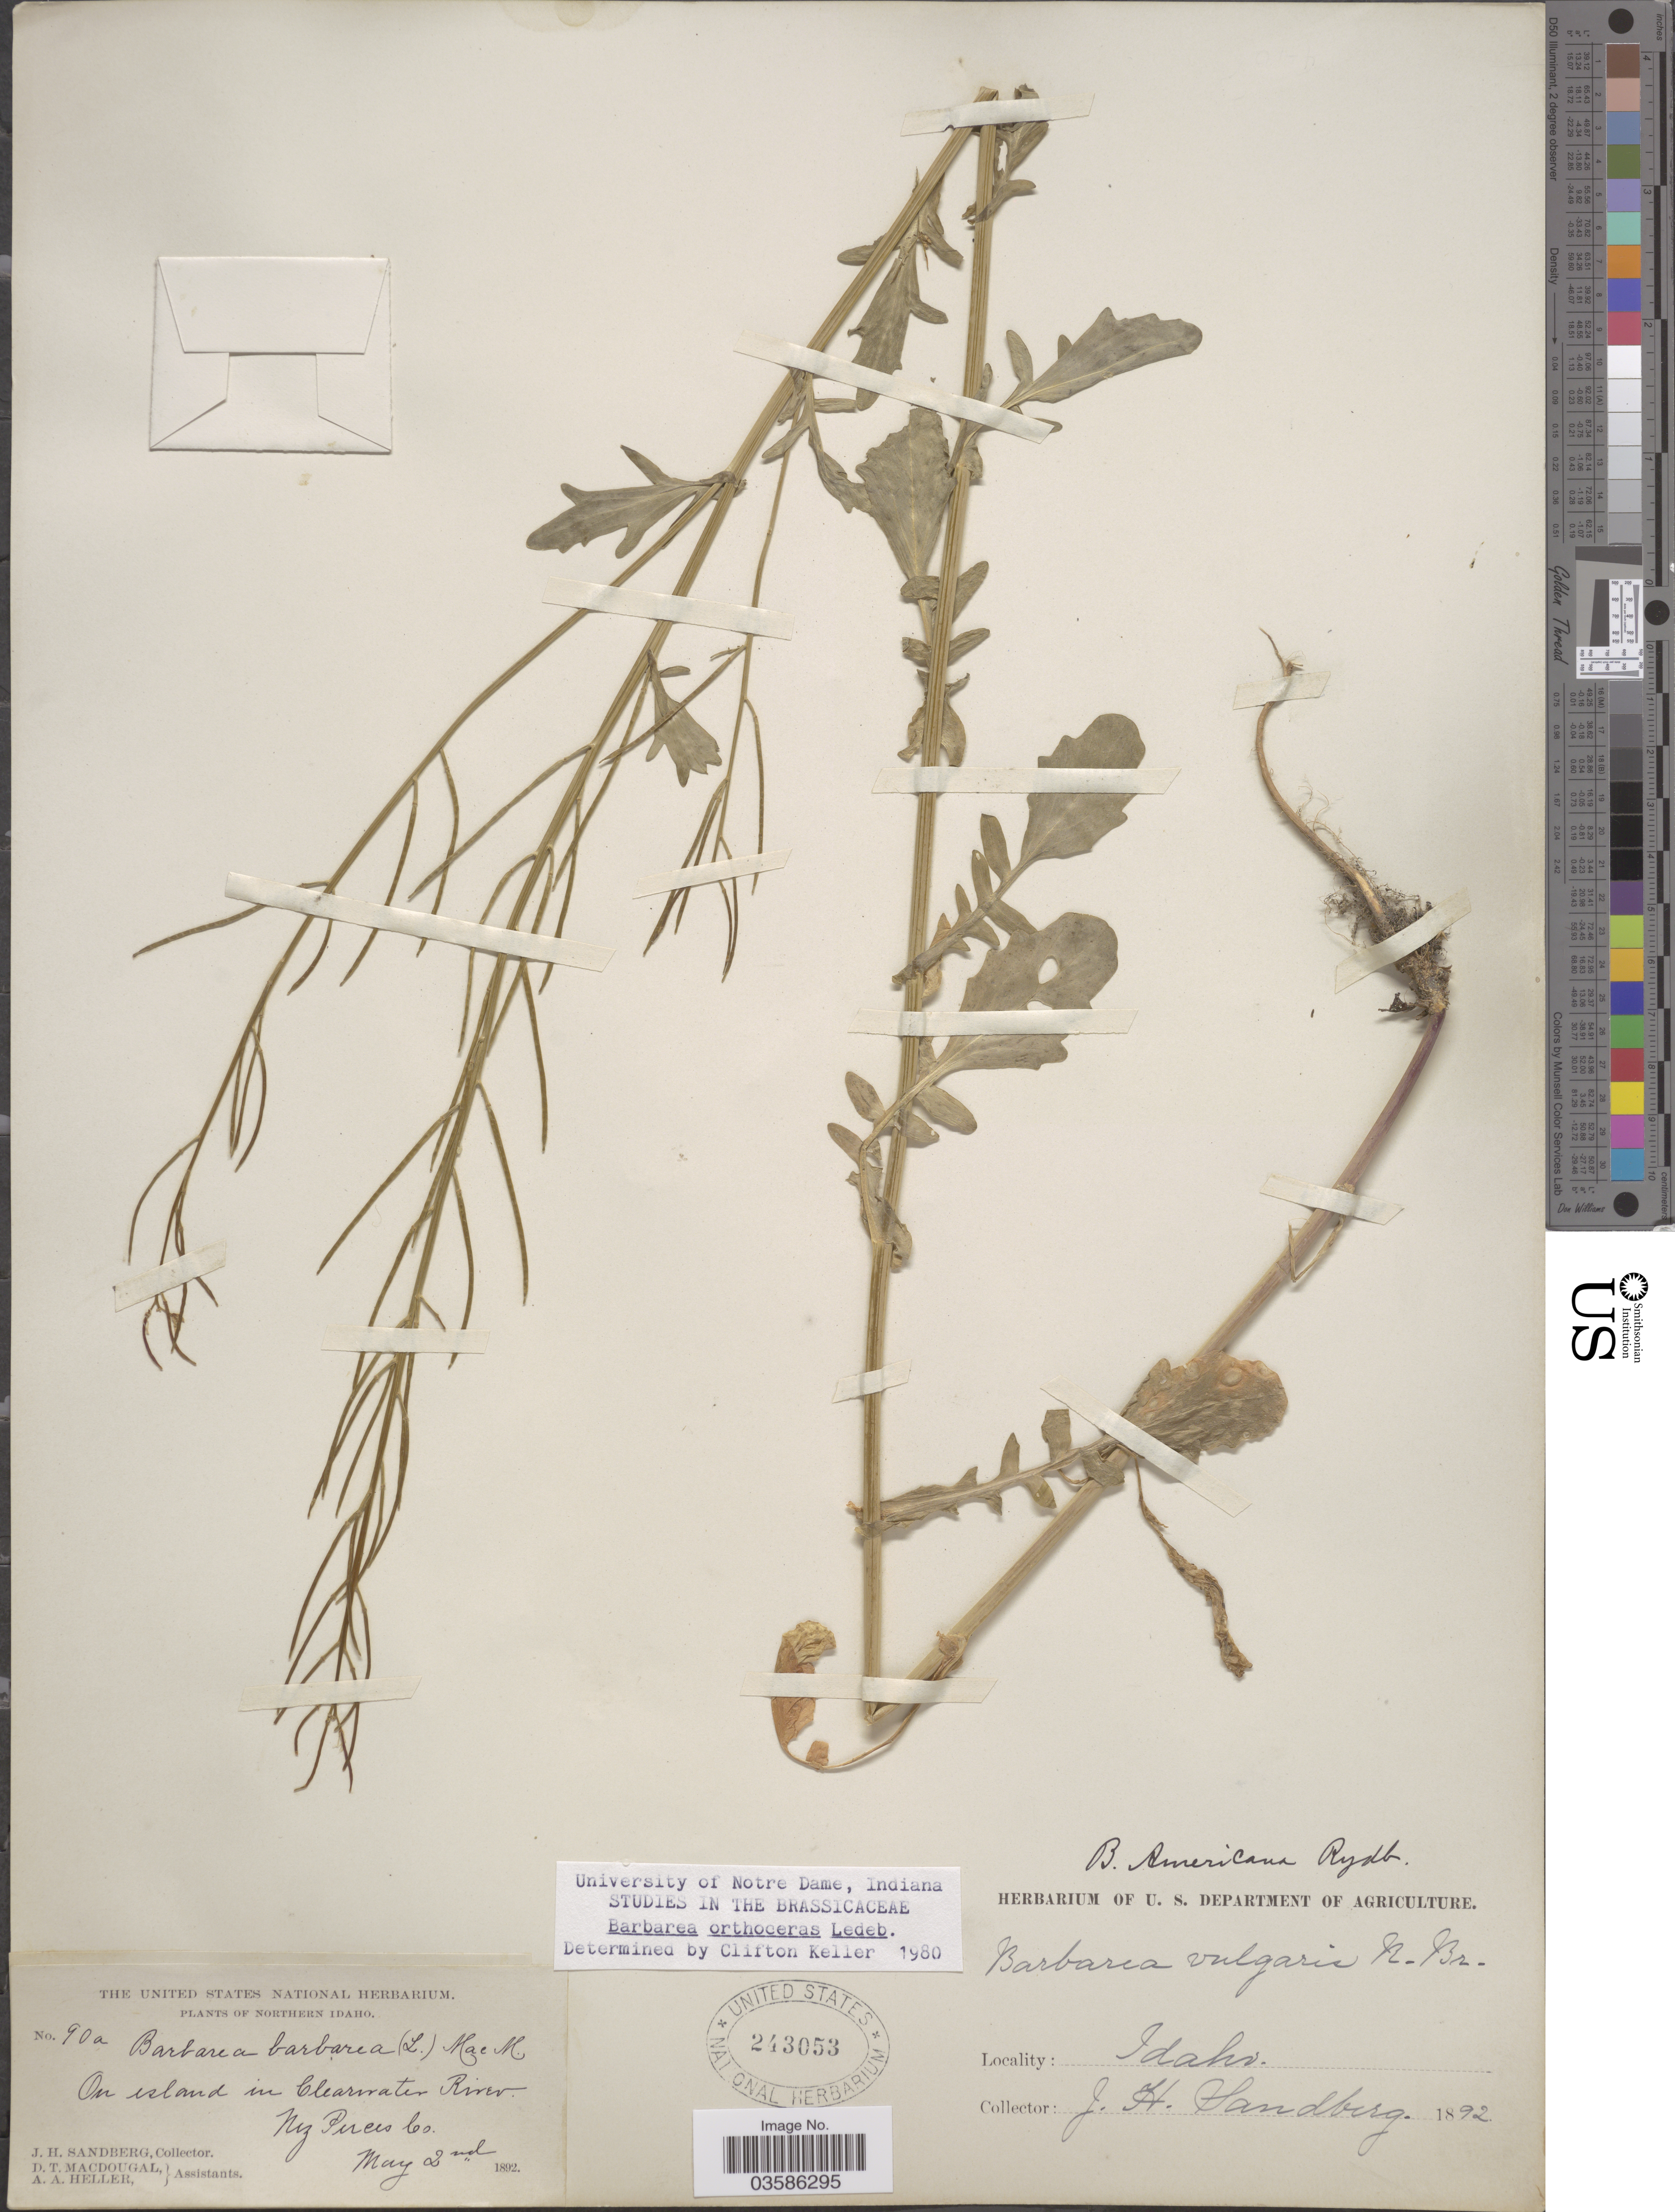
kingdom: Plantae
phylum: Tracheophyta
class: Magnoliopsida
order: Brassicales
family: Brassicaceae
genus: Barbarea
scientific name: Barbarea orthoceras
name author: Ledeb.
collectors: J. H. Sandberg, D. T. MacDougal & A. A. Heller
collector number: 90a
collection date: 1892-05-02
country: United States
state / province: Idaho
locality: Northern Idaho. On island in Clearwater River. Nez Perces Co.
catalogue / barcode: US 243053